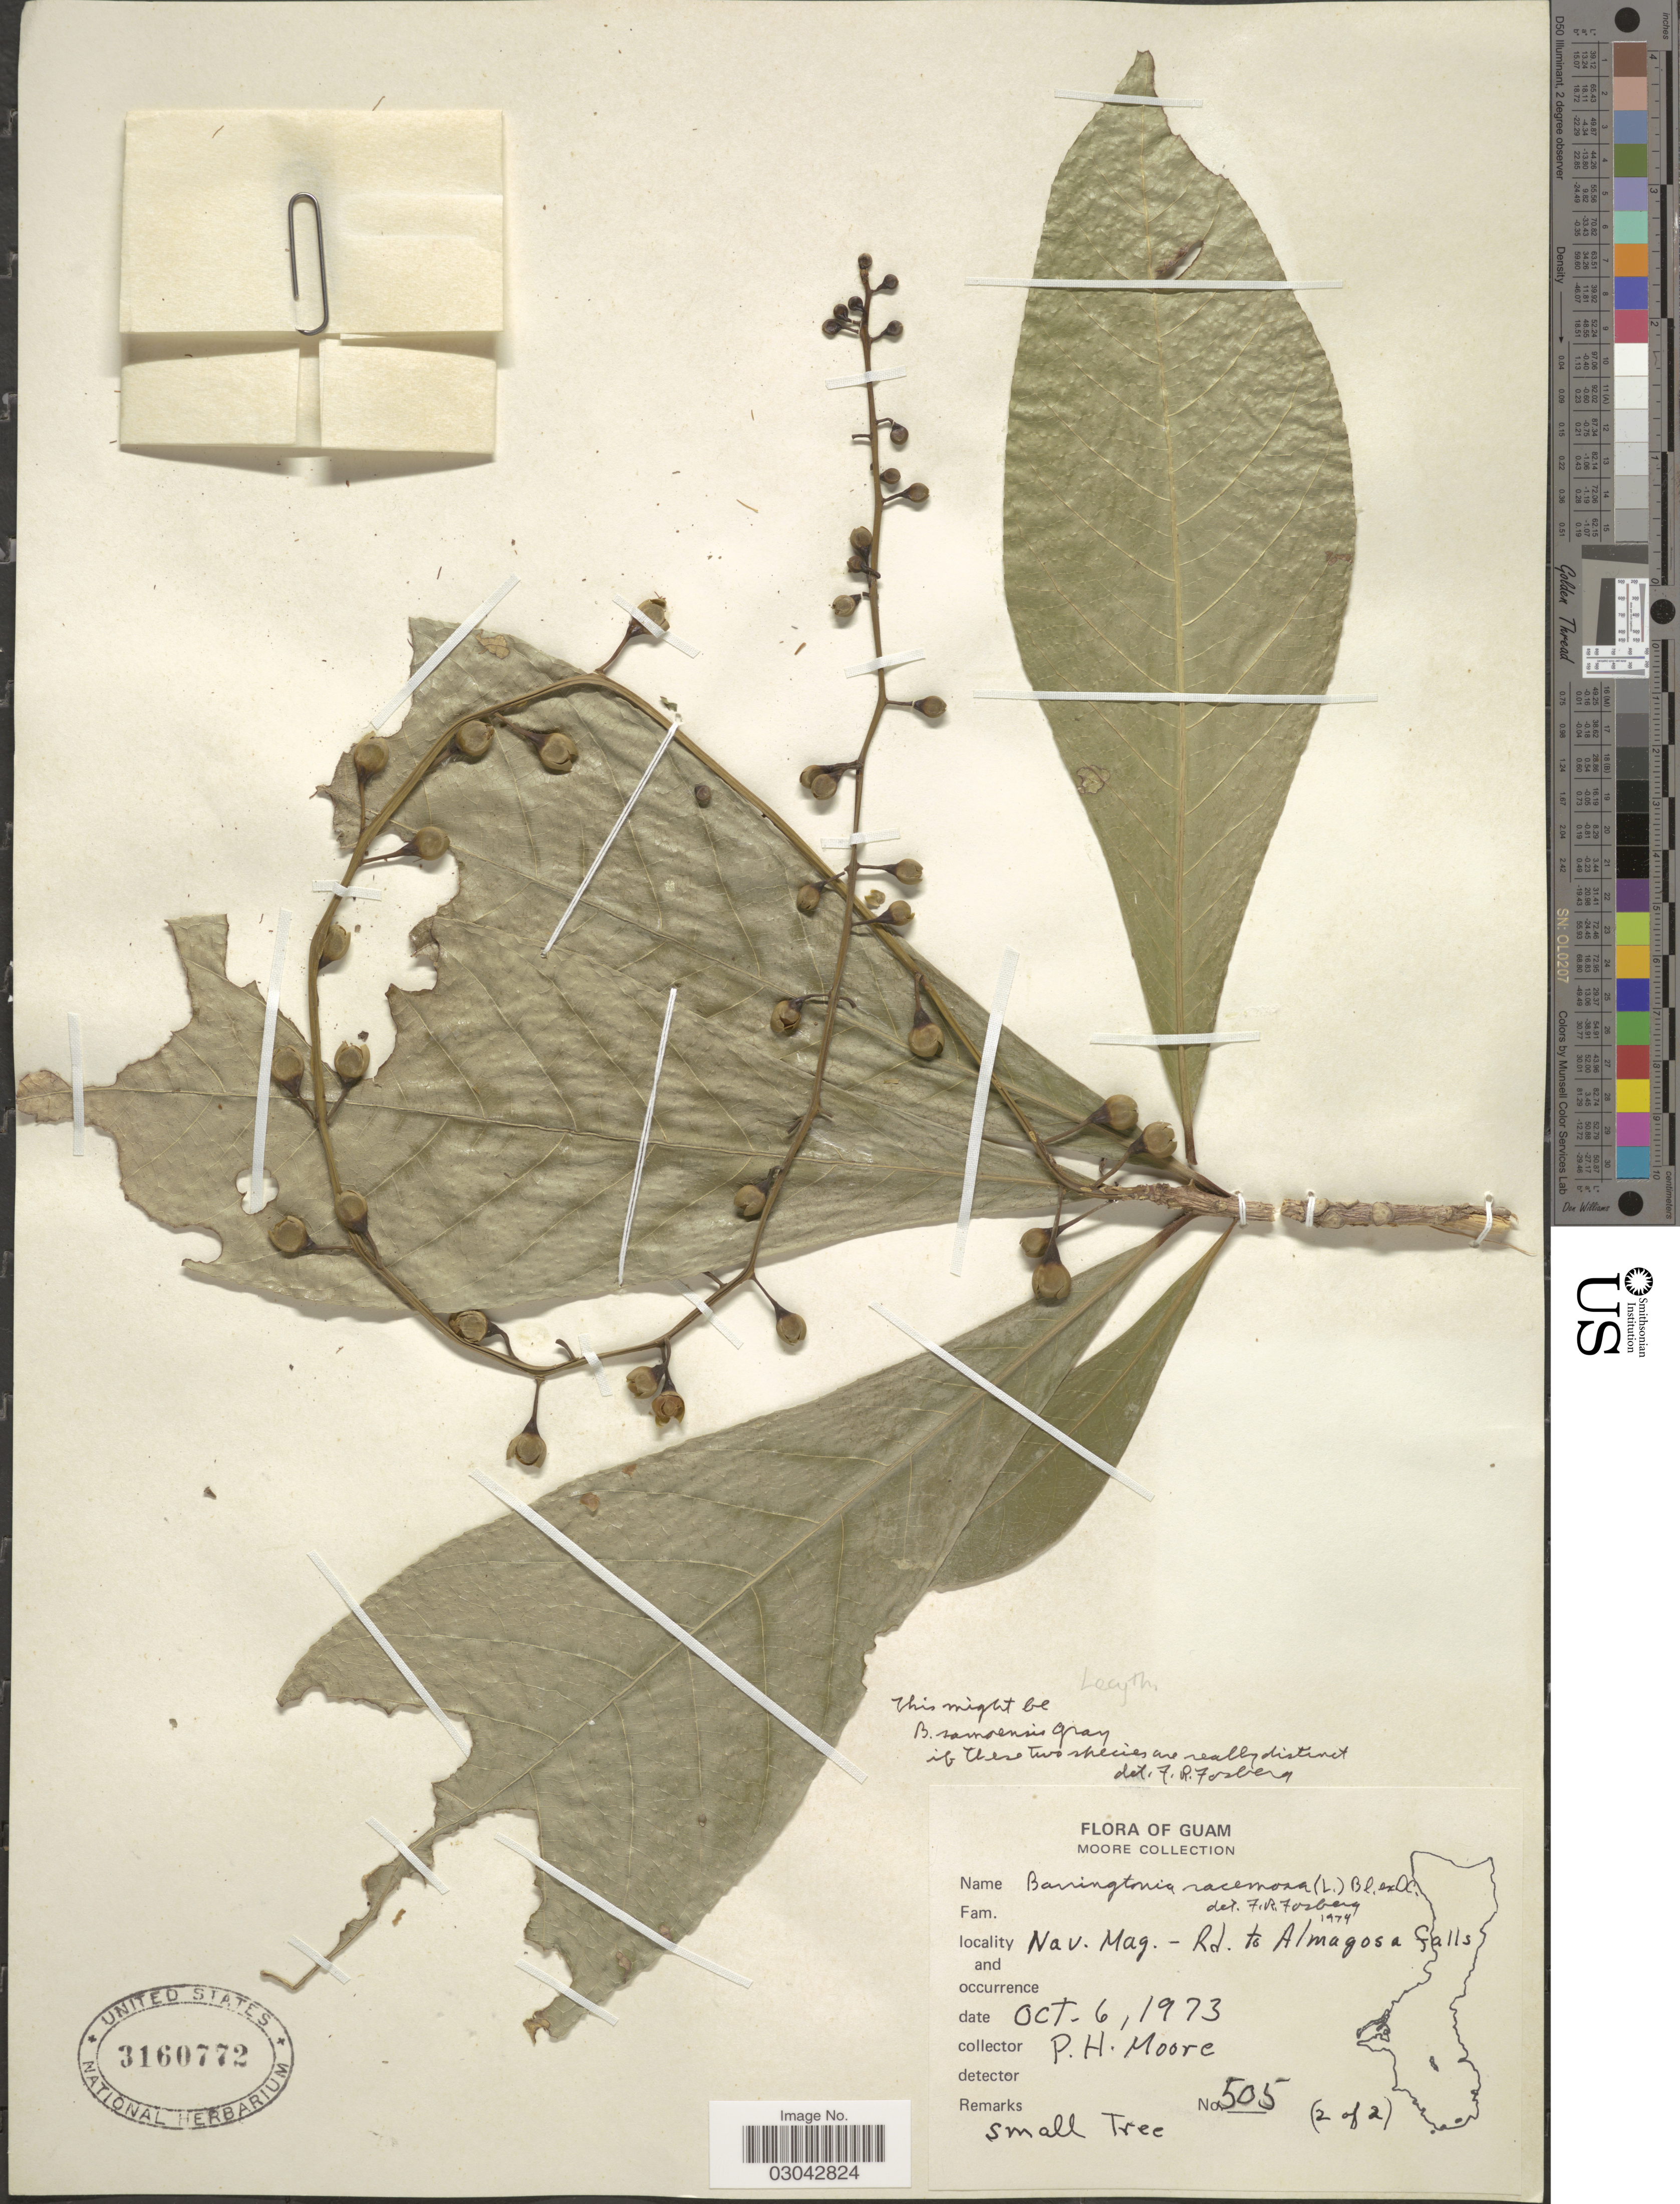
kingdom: Plantae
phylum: Tracheophyta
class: Magnoliopsida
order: Ericales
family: Lecythidaceae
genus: Barringtonia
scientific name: Barringtonia racemosa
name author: (L.) Spreng.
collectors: P. H. Moore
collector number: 505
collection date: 1973-10-06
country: Guam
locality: Nav. Mag - Rd. to Almagosa falls.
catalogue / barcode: US 3160772